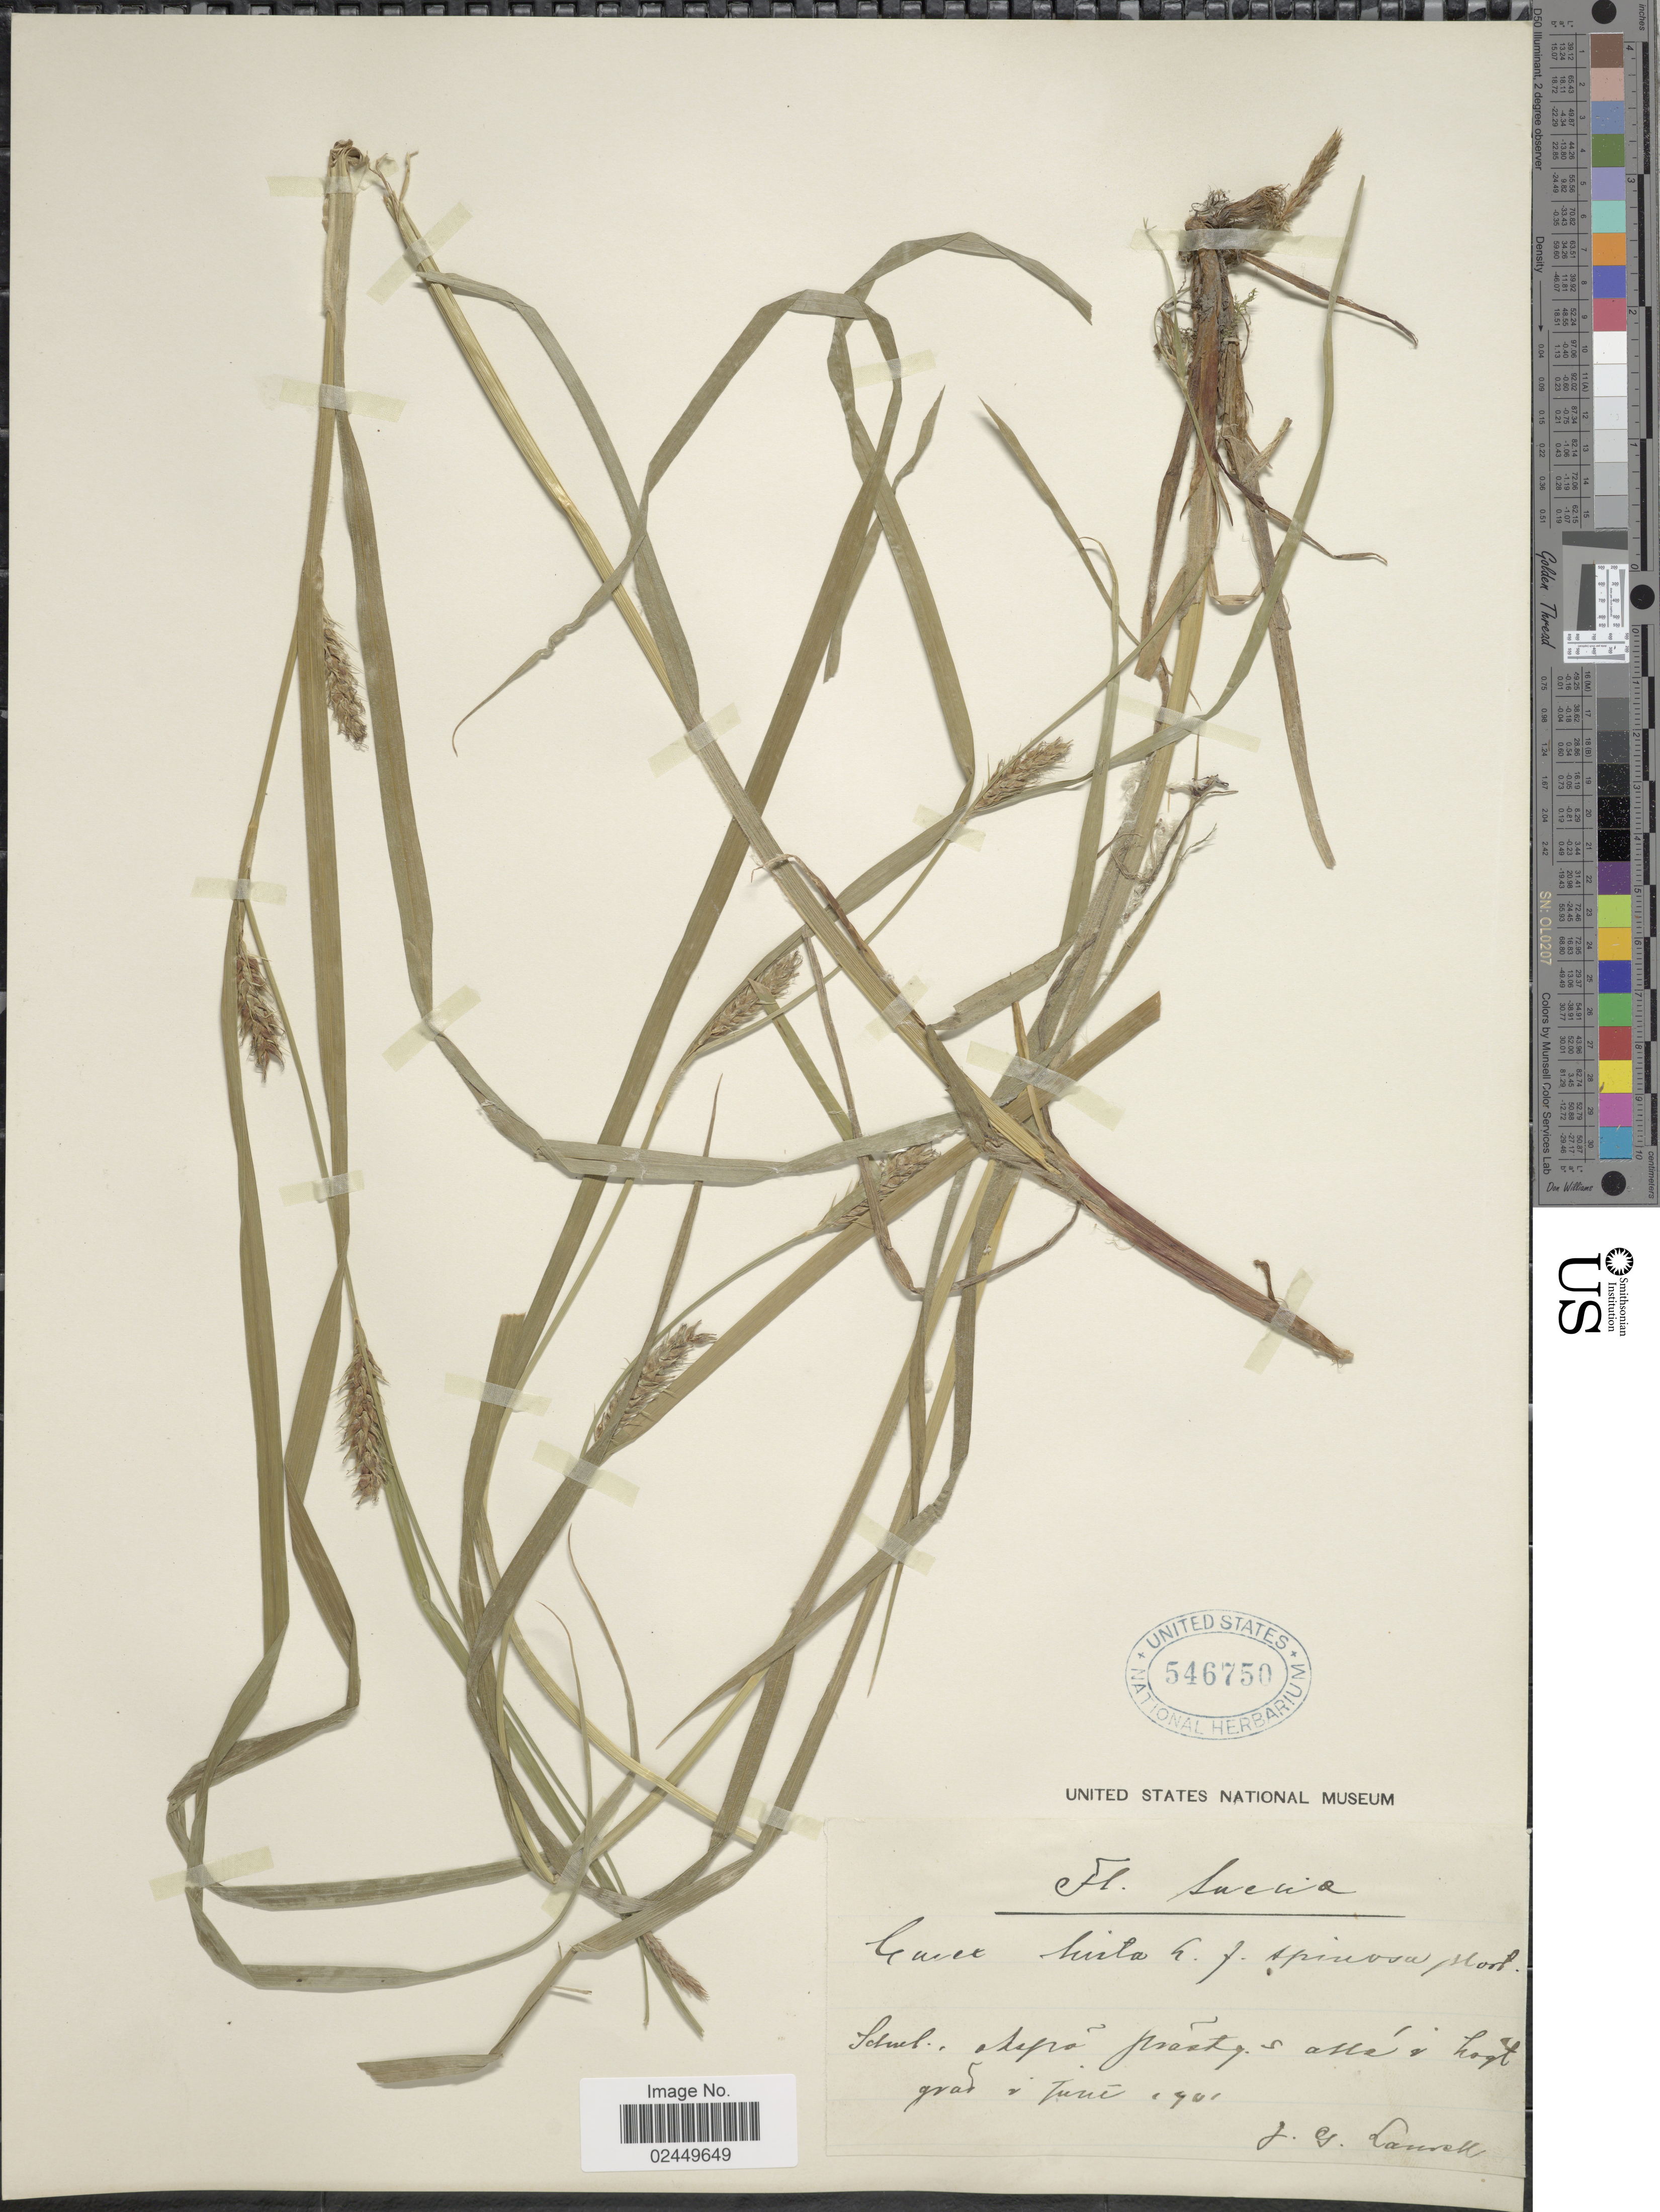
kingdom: Plantae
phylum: Tracheophyta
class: Liliopsida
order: Poales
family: Cyperaceae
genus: Carex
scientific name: Carex hirta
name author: L.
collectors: J. Laurek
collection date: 1901-06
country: Sweden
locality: Suecia. Schul. [illegible text] prastg. s. alla i hogt grad. i tunt [interpreted]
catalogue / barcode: US 546750